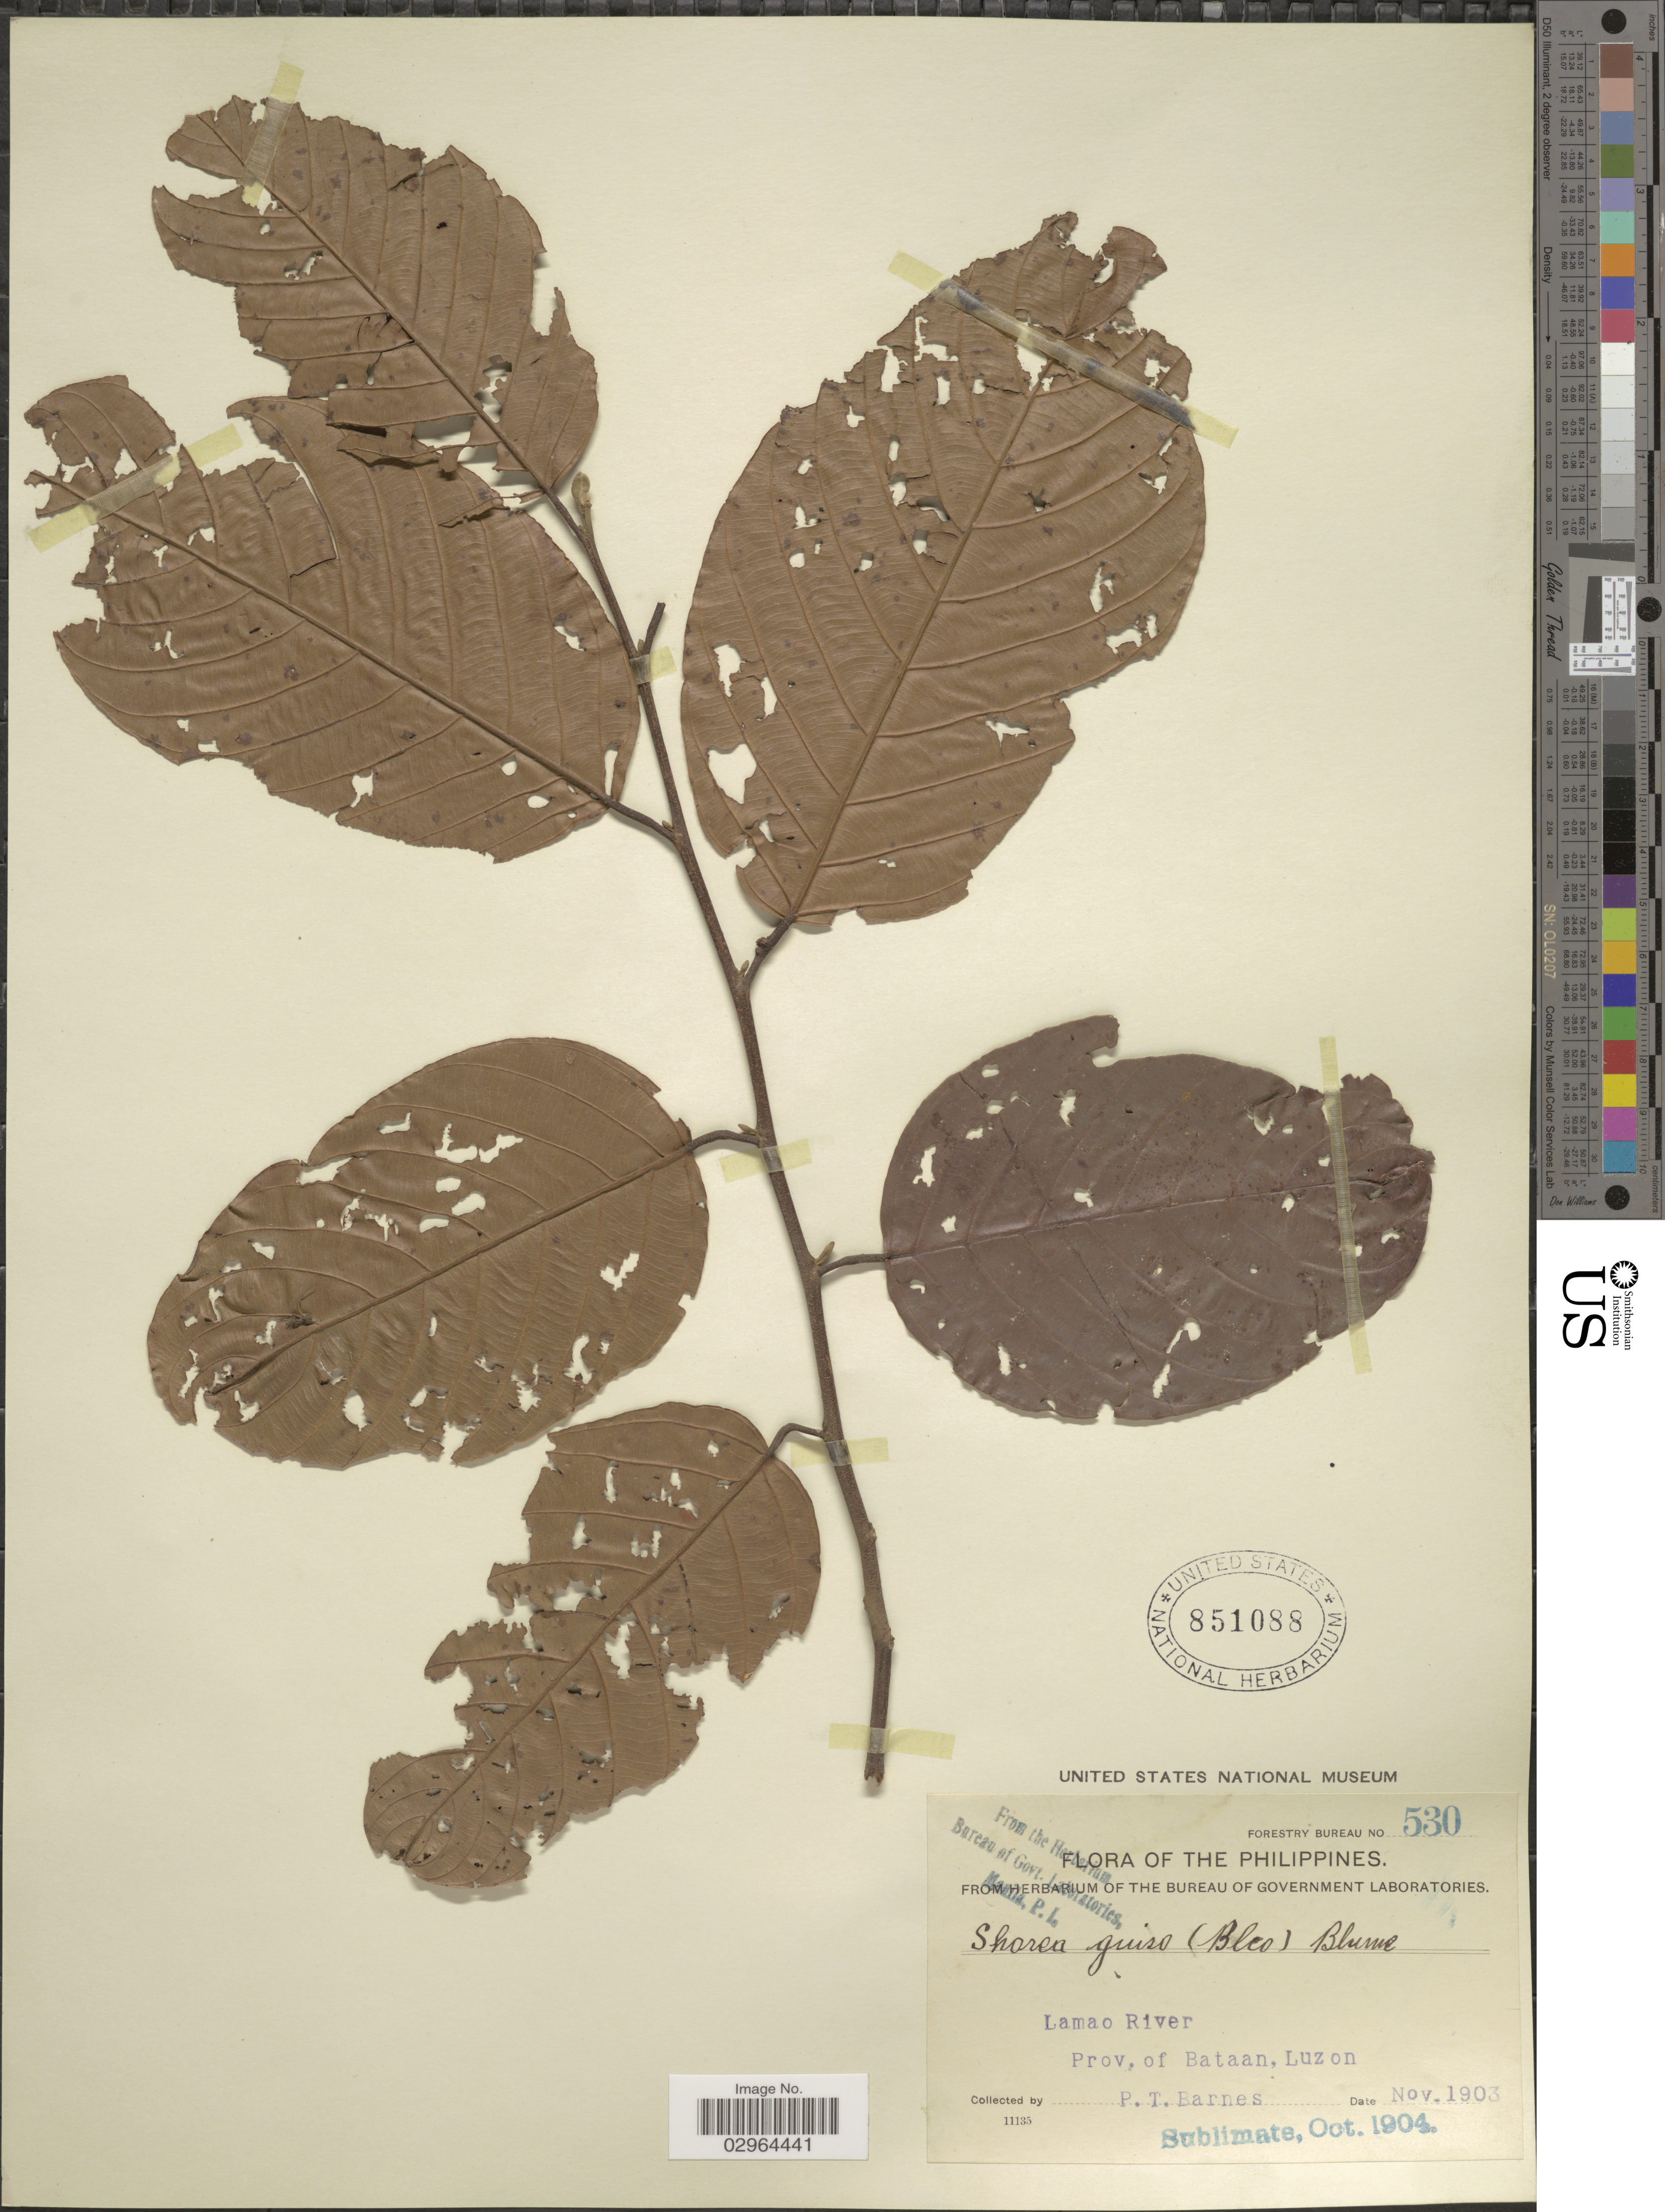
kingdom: Plantae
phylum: Tracheophyta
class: Magnoliopsida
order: Malvales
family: Dipterocarpaceae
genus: Shorea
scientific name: Shorea guiso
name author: (Blanco) Blume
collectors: P. Barnes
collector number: Forestry Bureau 530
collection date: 1903-11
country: Philippines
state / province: Central Luzon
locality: Lamao River, Prov. of Bataan, Luzon.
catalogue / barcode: US 851088